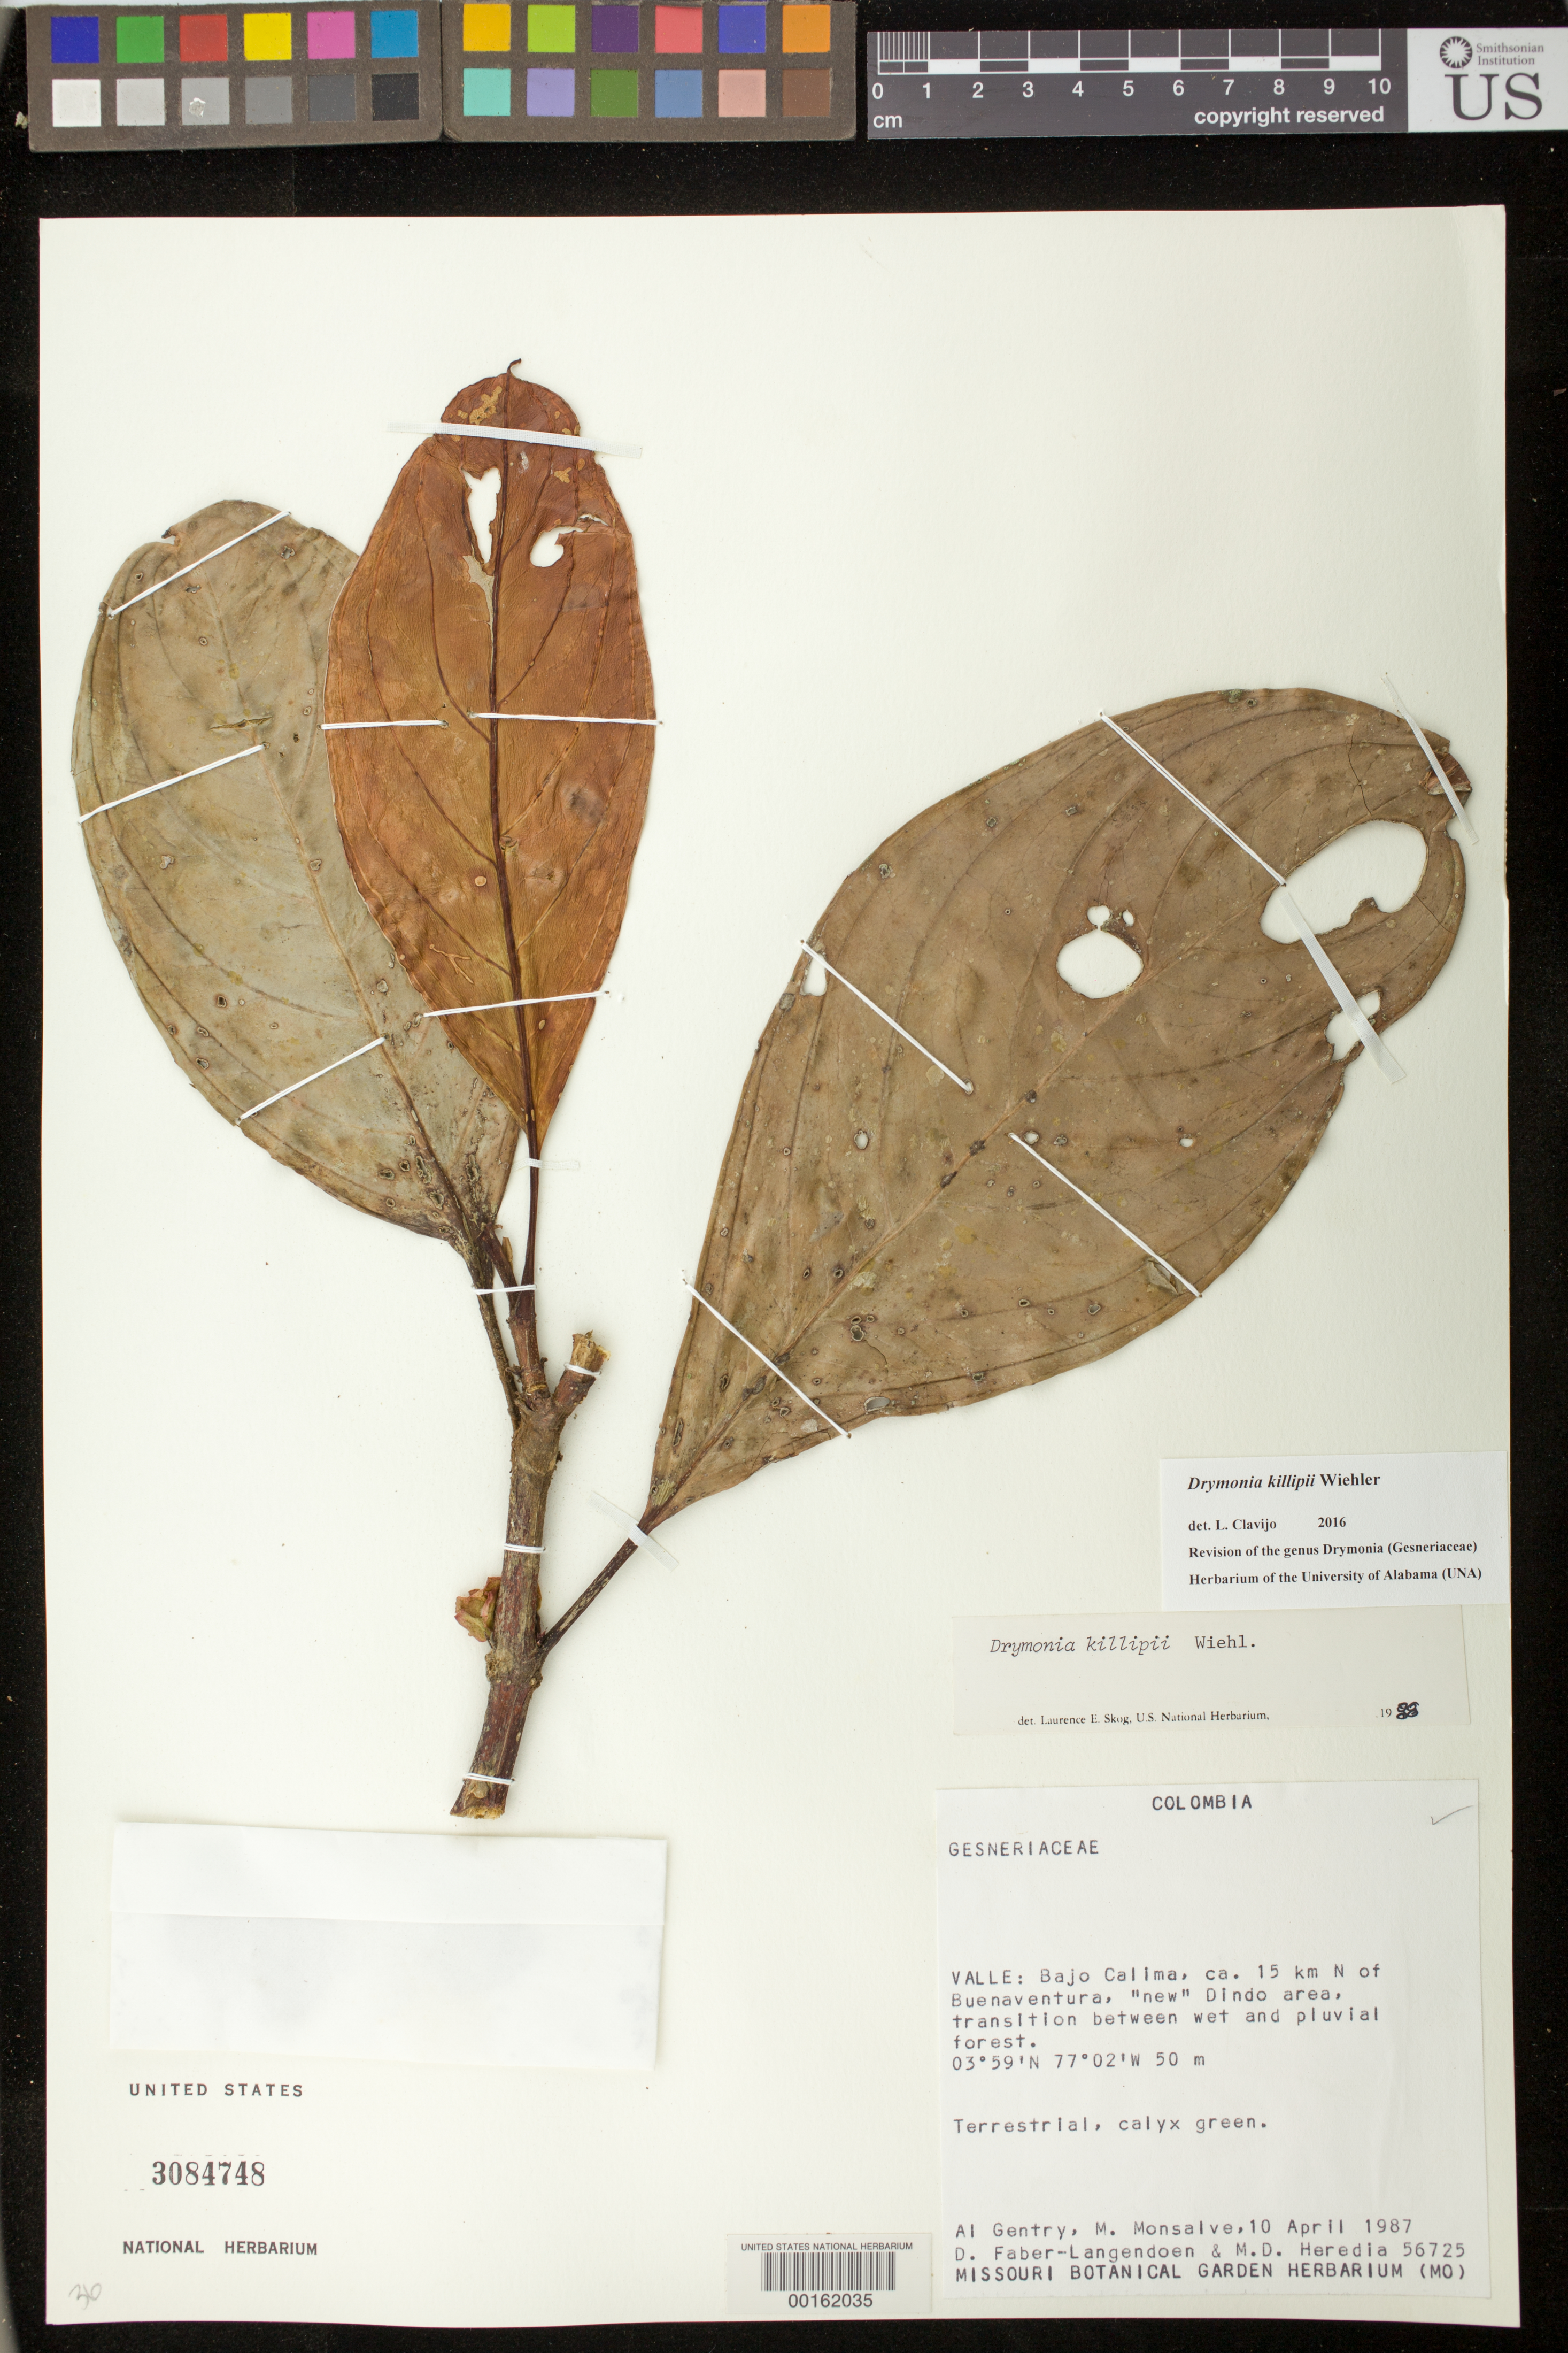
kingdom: Plantae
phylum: Tracheophyta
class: Magnoliopsida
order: Lamiales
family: Gesneriaceae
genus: Drymonia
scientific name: Drymonia killipii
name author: Wiehler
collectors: A. H. Gentry & et al.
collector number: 56725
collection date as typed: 10 Apr 1987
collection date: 1987-04-10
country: Colombia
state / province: Valle del Cauca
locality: Bajo Calima, about 15 km N of Buenaventura, "new" Dindo area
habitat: Transition between wet and pluvial forest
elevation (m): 50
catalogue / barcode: US 3084748